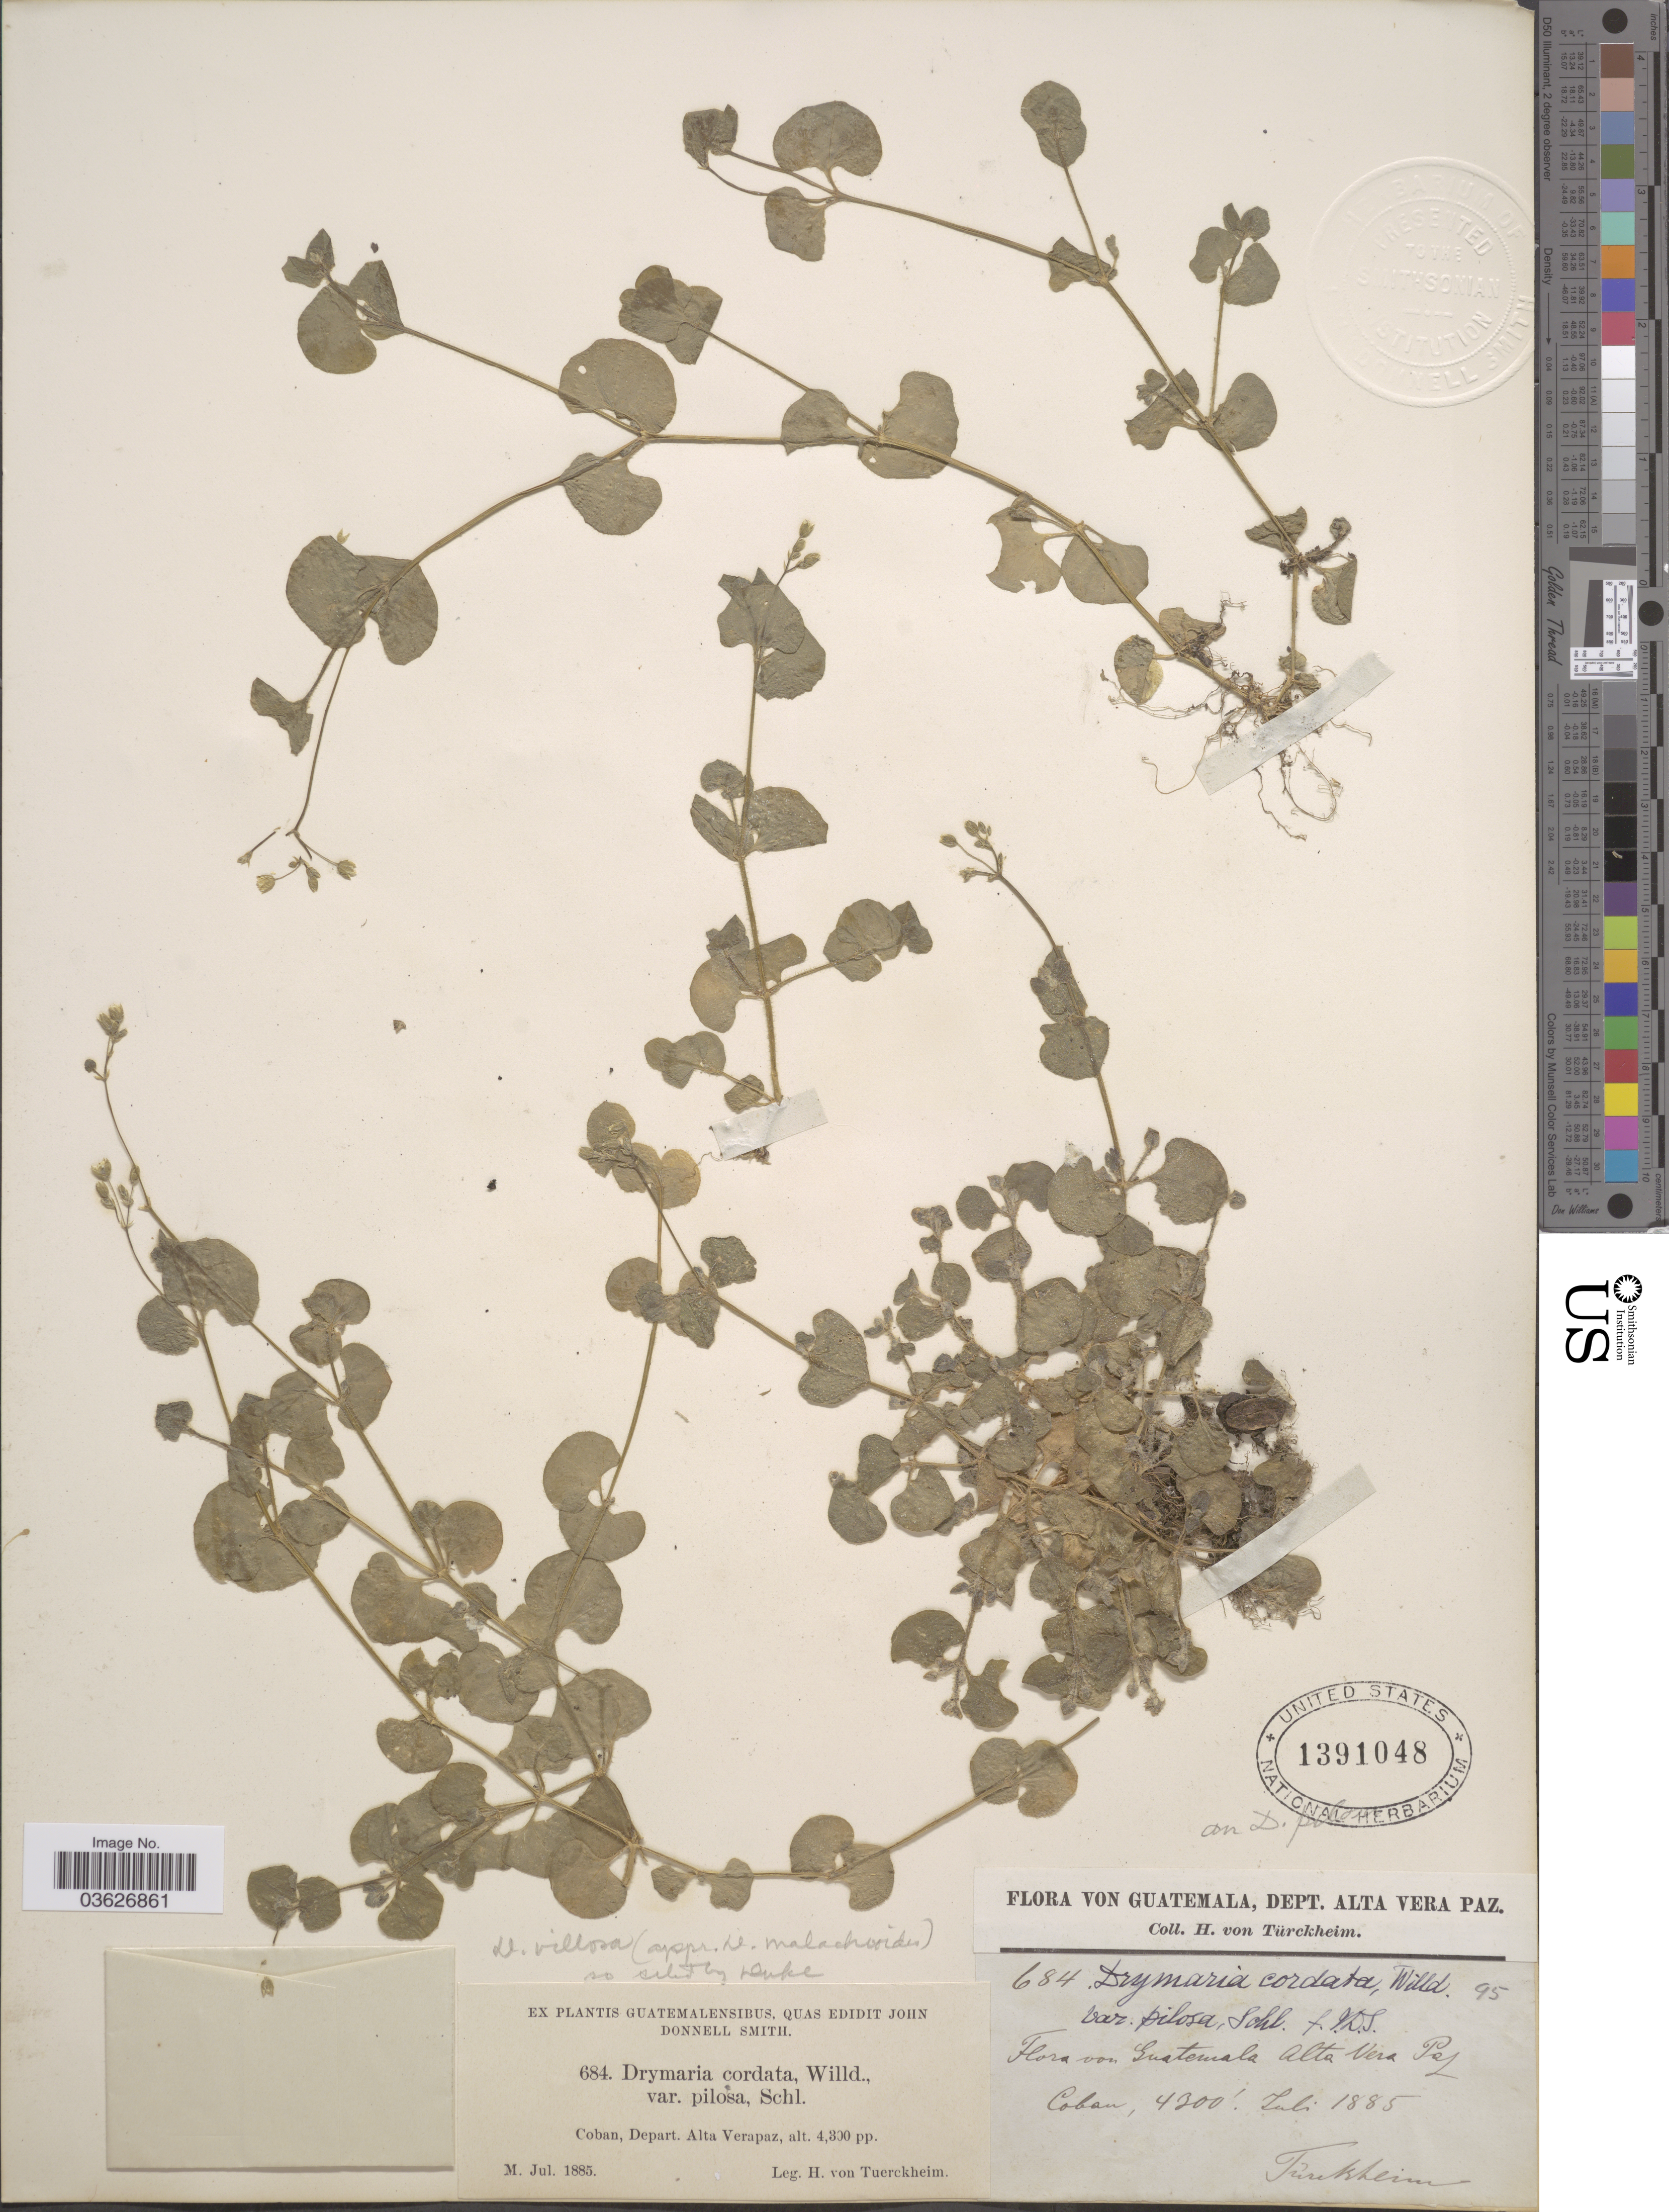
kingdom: Plantae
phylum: Tracheophyta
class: Magnoliopsida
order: Caryophyllales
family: Caryophyllaceae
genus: Drymaria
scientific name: Drymaria villosa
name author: Cham. & Schltdl.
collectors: H. von Türckheim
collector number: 684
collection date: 1885-07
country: Guatemala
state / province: Alta Verapaz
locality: Coban, Depart. Alta Verapaz.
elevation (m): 1311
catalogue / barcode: US 1391048